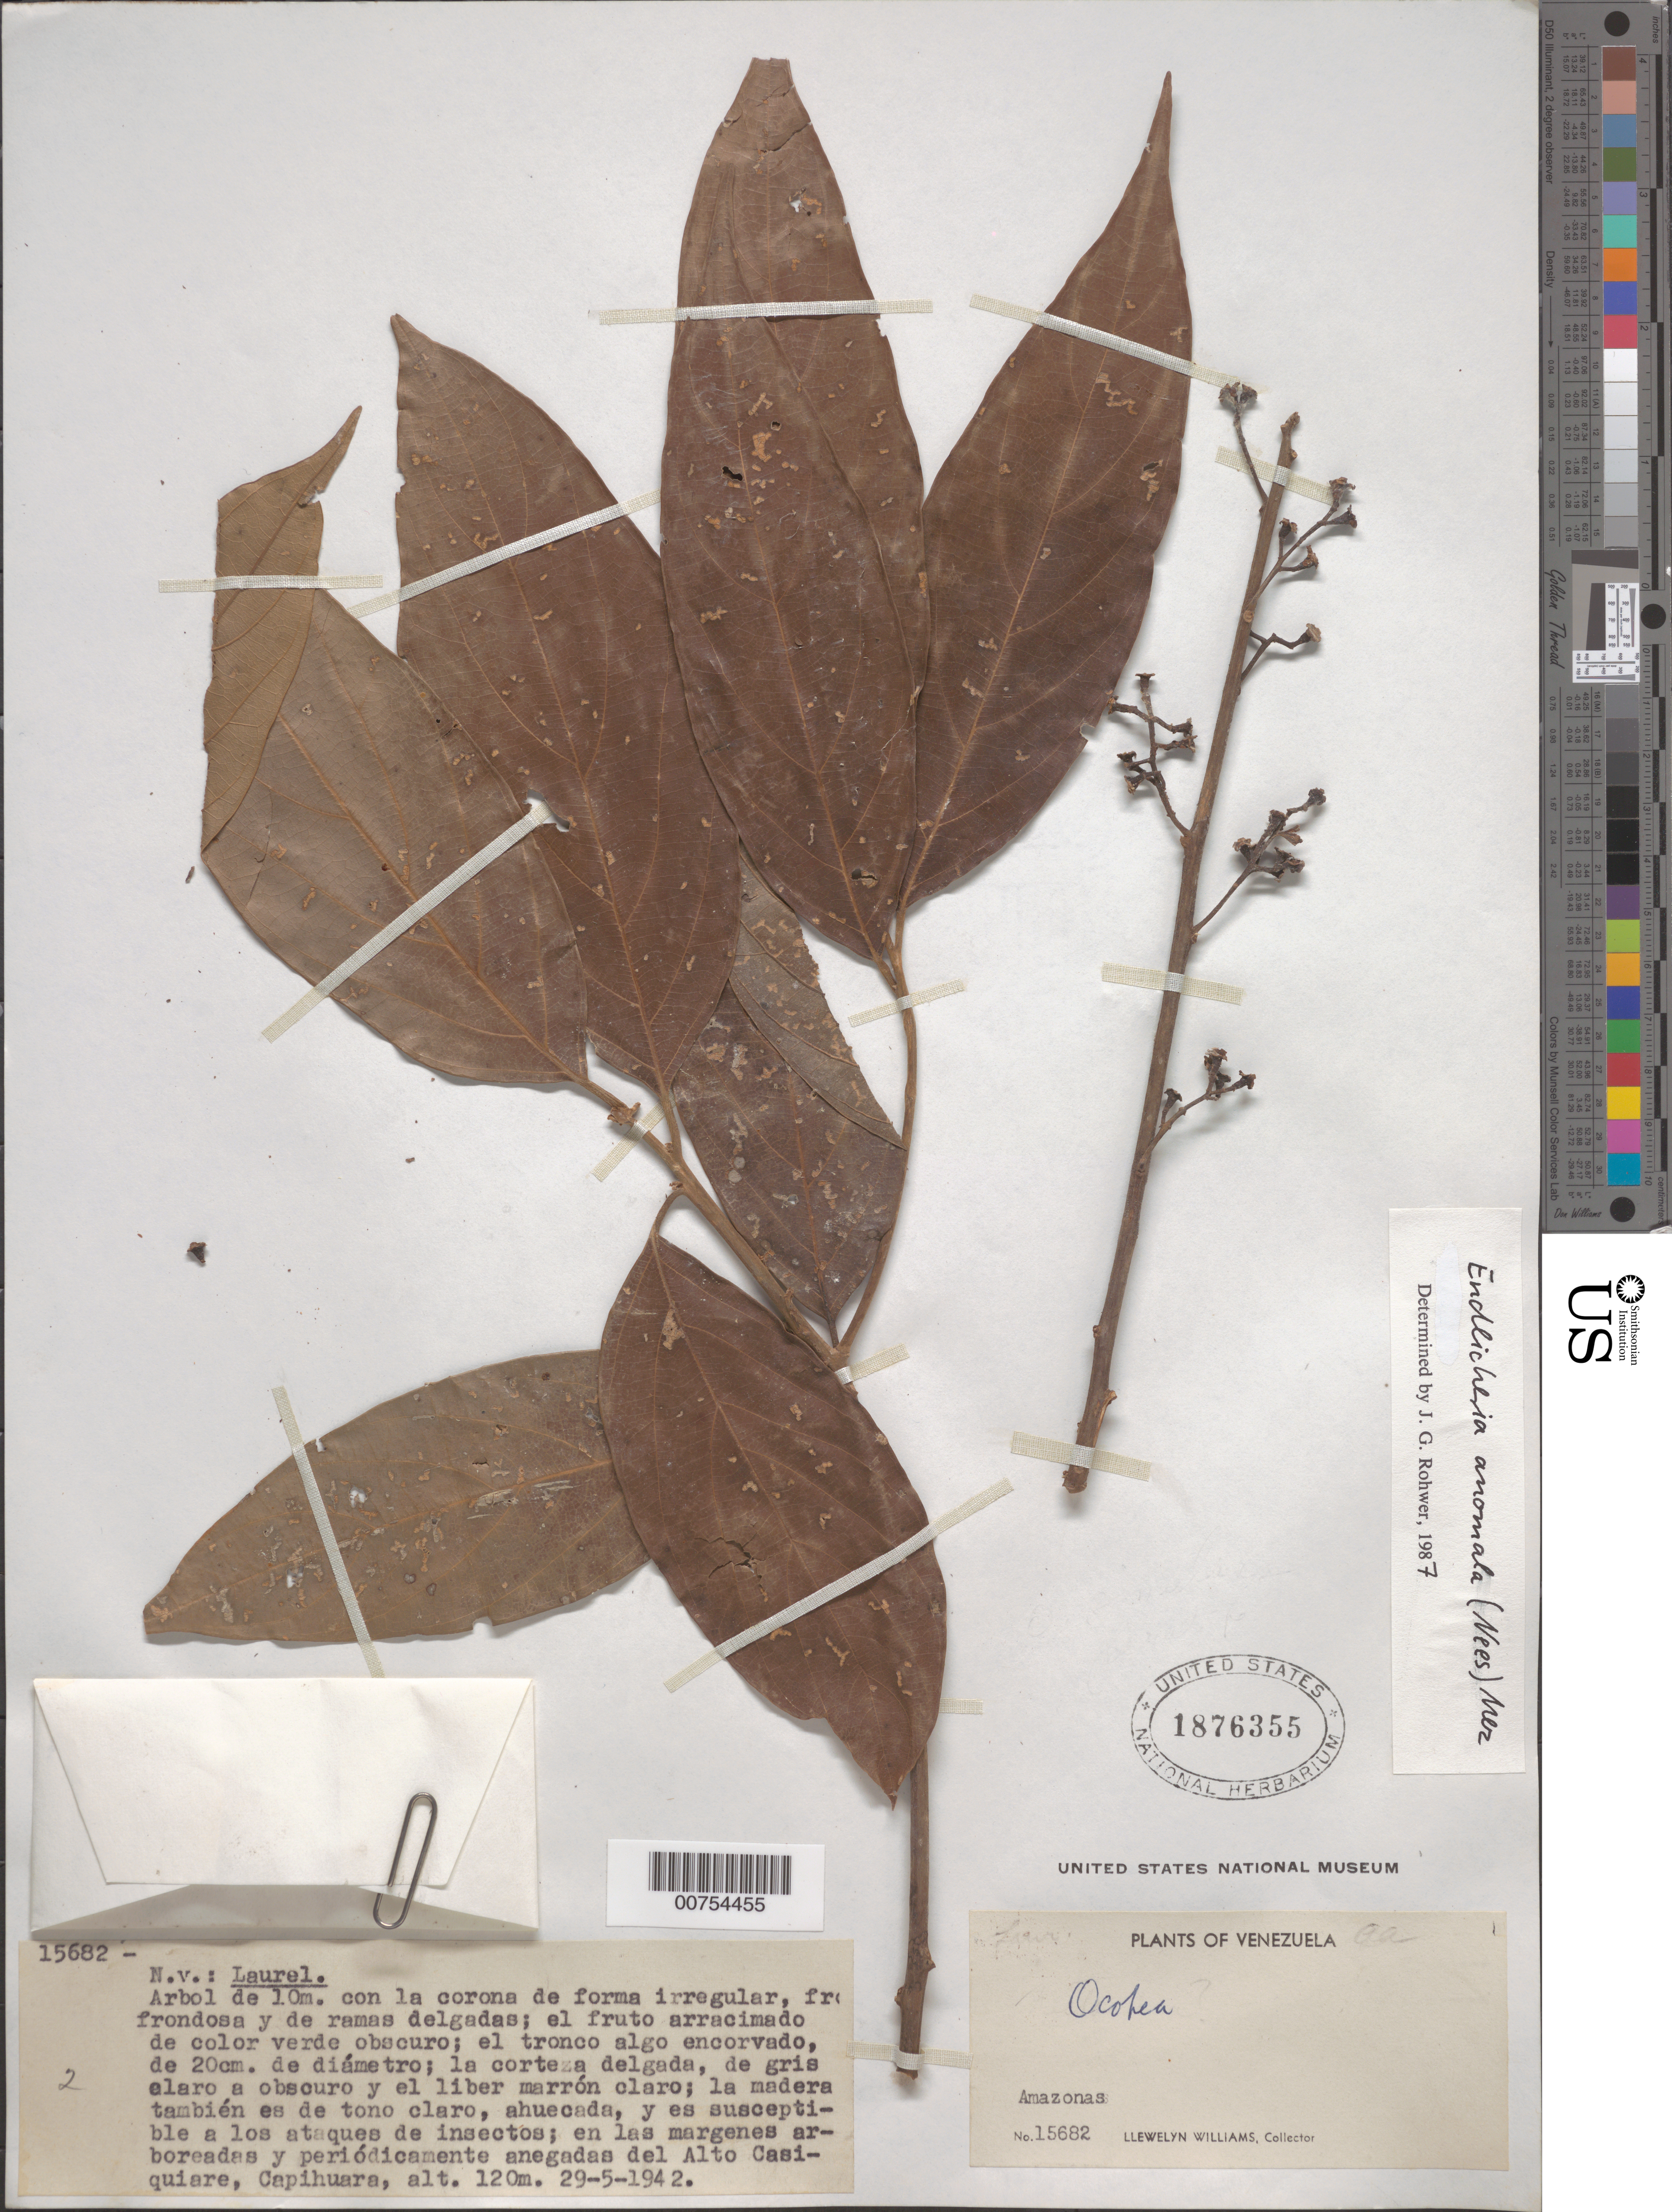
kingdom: Plantae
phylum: Tracheophyta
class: Magnoliopsida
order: Laurales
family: Lauraceae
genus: Endlicheria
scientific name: Endlicheria anomala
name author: Nees ex Meisn.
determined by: Rohwer, J. G.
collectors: Ll. Williams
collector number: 15682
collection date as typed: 29-May-42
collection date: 1942-05-29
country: Venezuela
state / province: Amazonas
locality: Capihuara, Alto Casiquiare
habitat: Margenes arboreadas y periodicamente anegadas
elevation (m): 120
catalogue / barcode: US 1876355